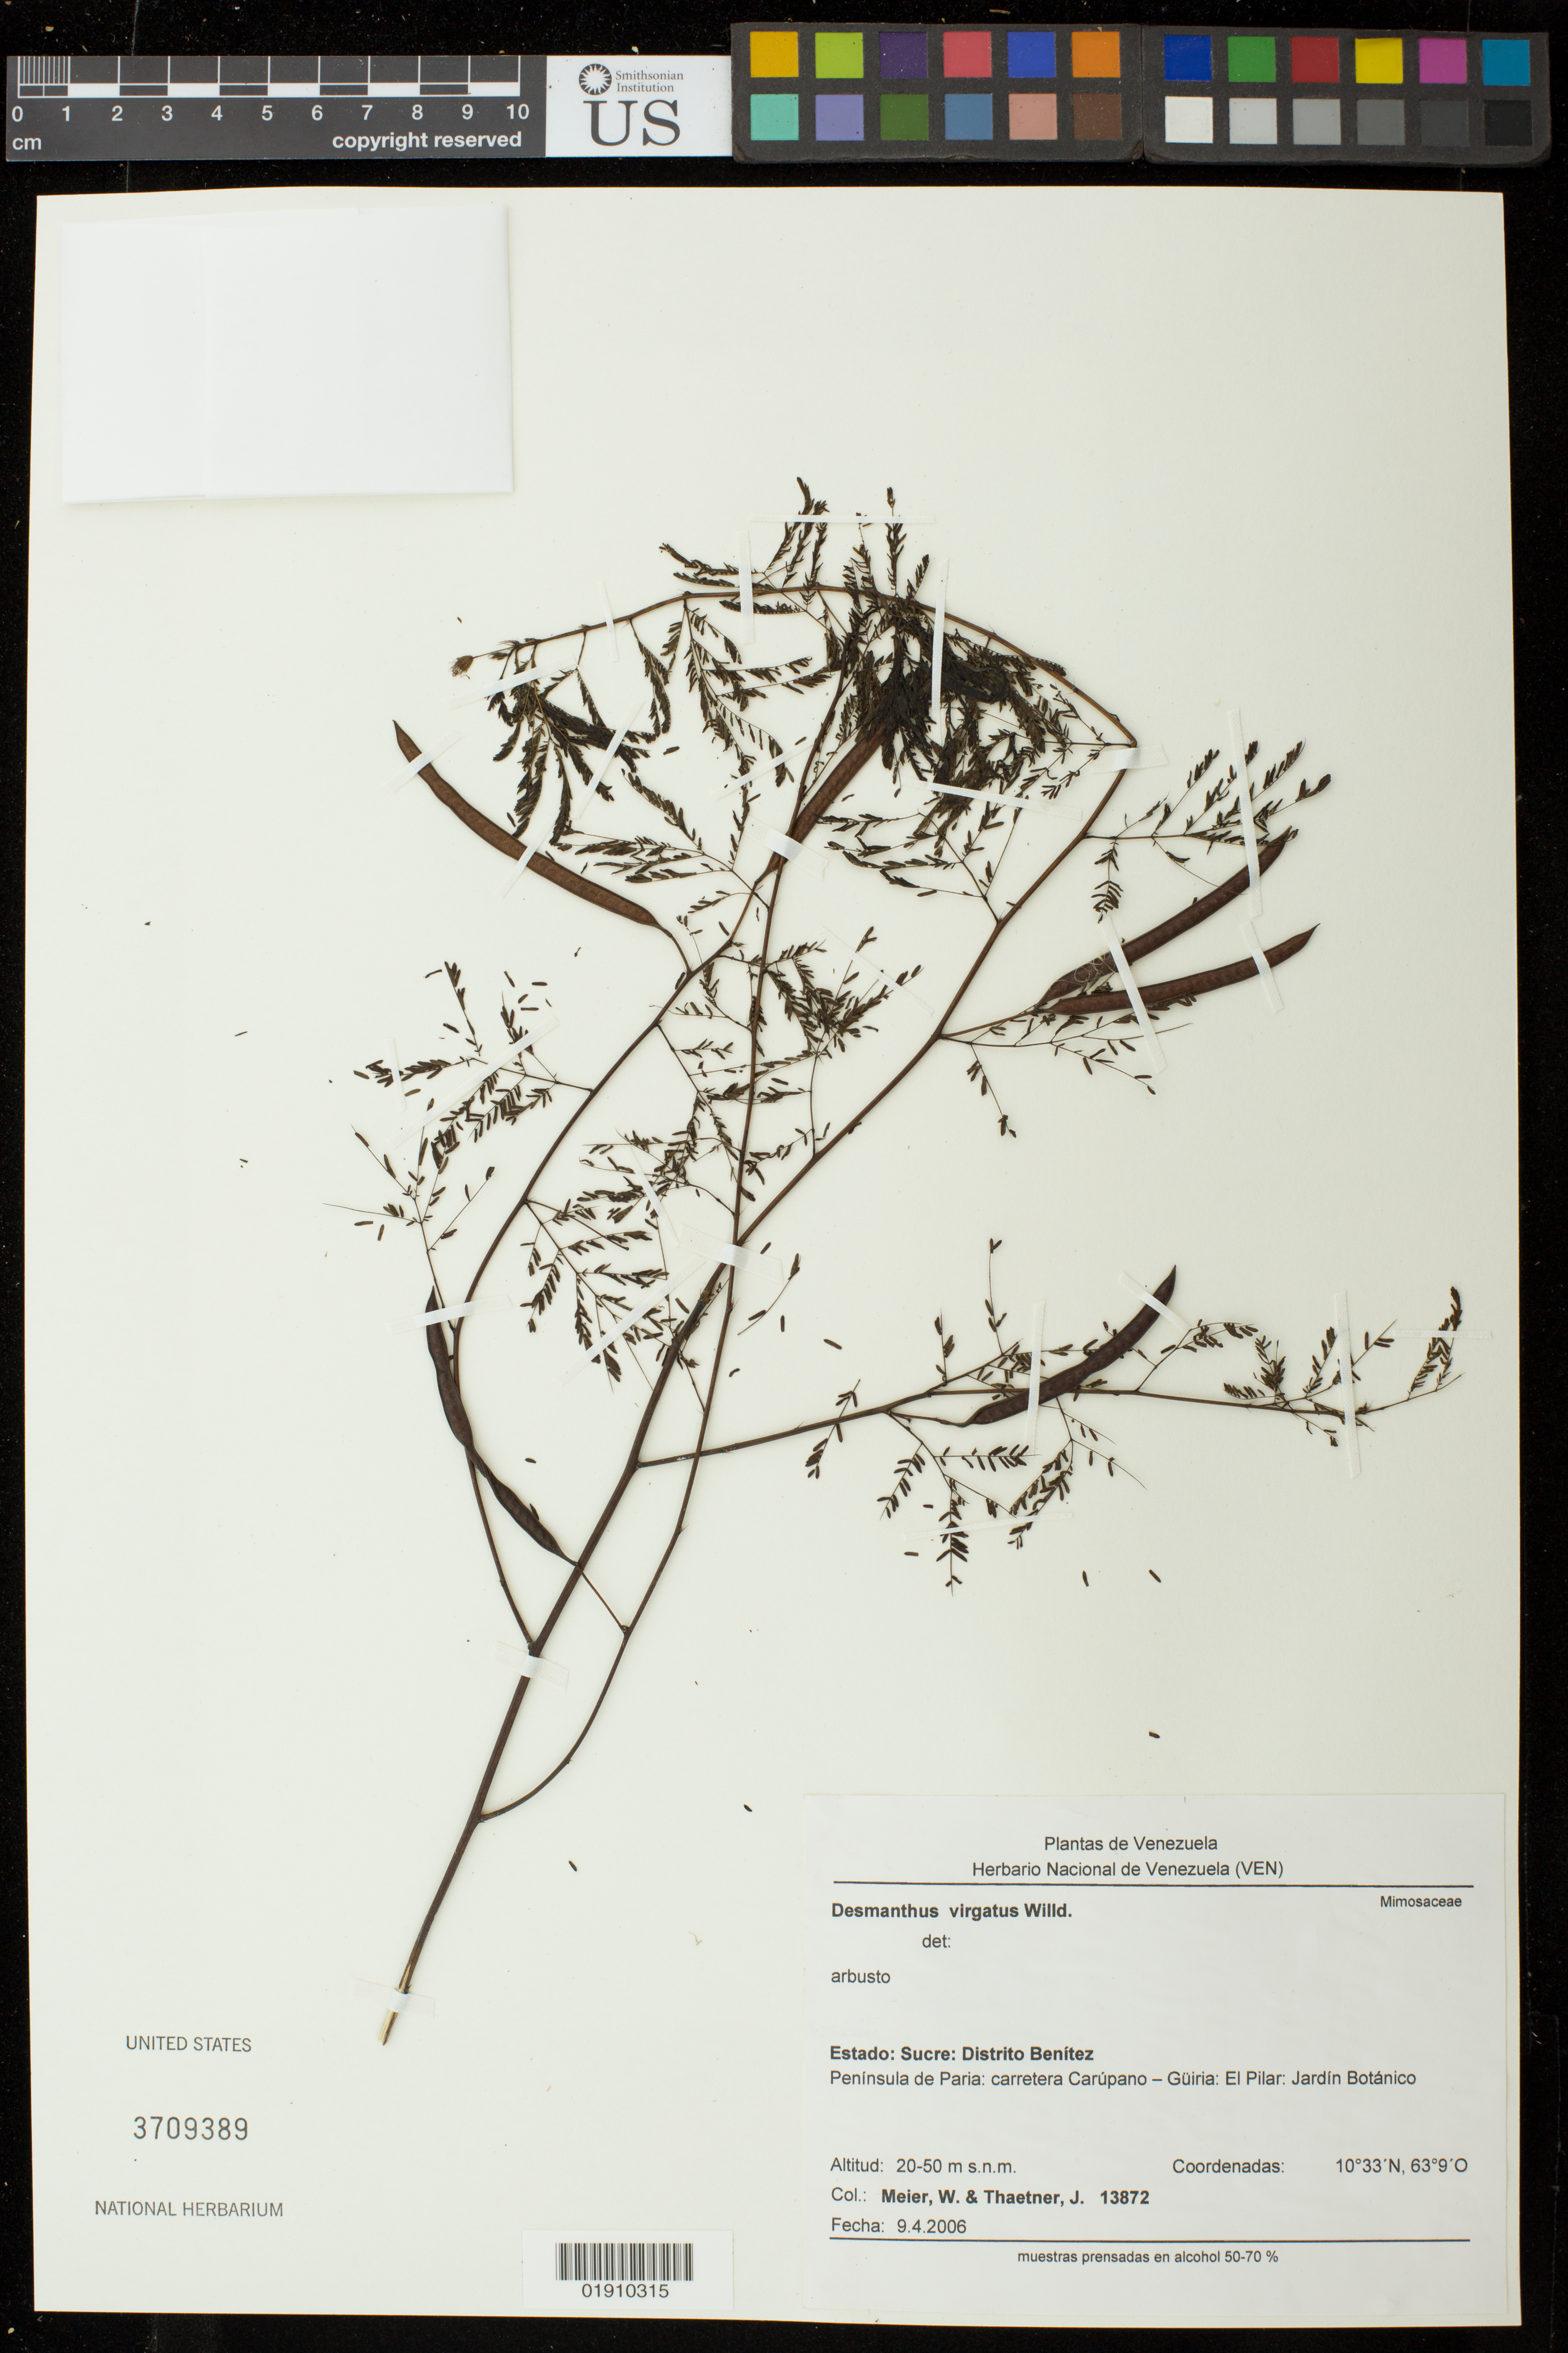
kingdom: Plantae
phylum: Tracheophyta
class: Magnoliopsida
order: Fabales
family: Fabaceae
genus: Desmanthus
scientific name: Desmanthus virgatus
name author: (L.) Willd.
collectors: W. Meier & J. Thaetner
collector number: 13872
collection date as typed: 9.4.2006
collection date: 2006-04-09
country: Venezuela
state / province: Sucre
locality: Estado: Sucre: Distrito Benitez, Peninsula de Paria: carretera arupano-- Guiria: El Pilar: Jardin Botanico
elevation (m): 20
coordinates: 10 33 N, 63 09 O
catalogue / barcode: US 3709389